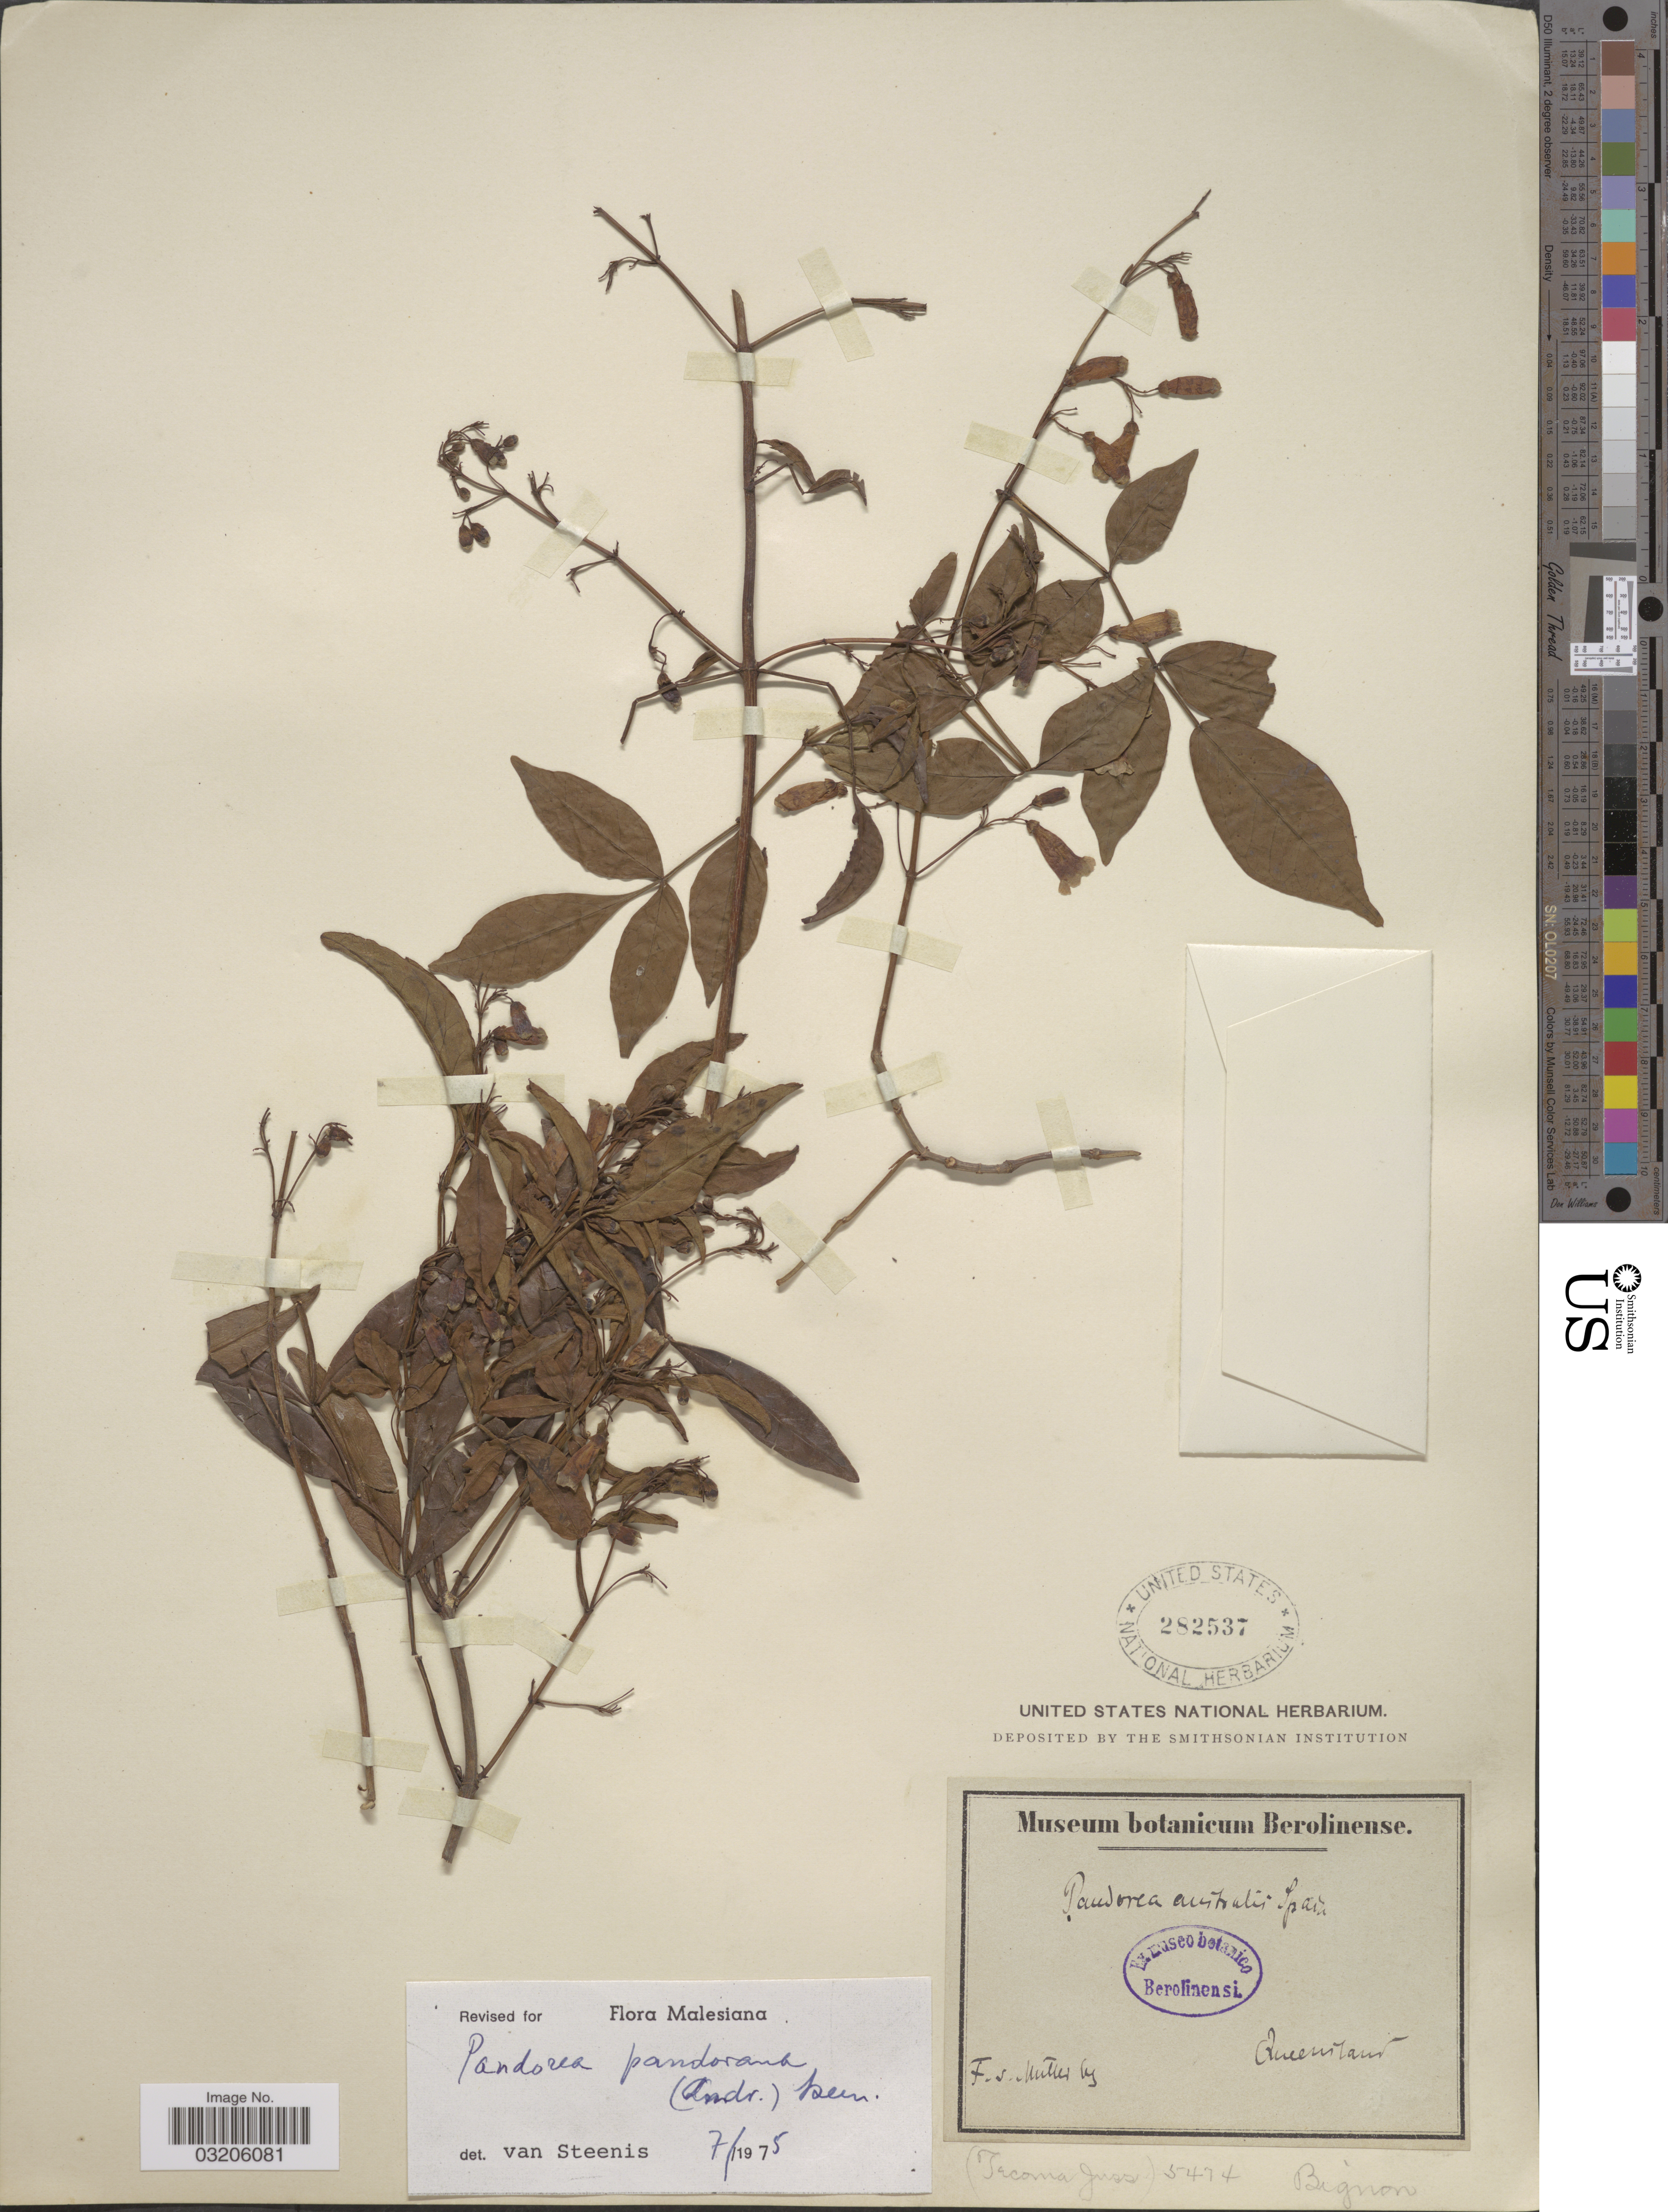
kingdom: Plantae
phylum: Tracheophyta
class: Magnoliopsida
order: Lamiales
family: Bignoniaceae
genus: Pandorea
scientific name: Pandorea pandorana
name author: (Andrews) Steenis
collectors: F. Miller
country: Australia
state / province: Queensland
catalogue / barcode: US 282537